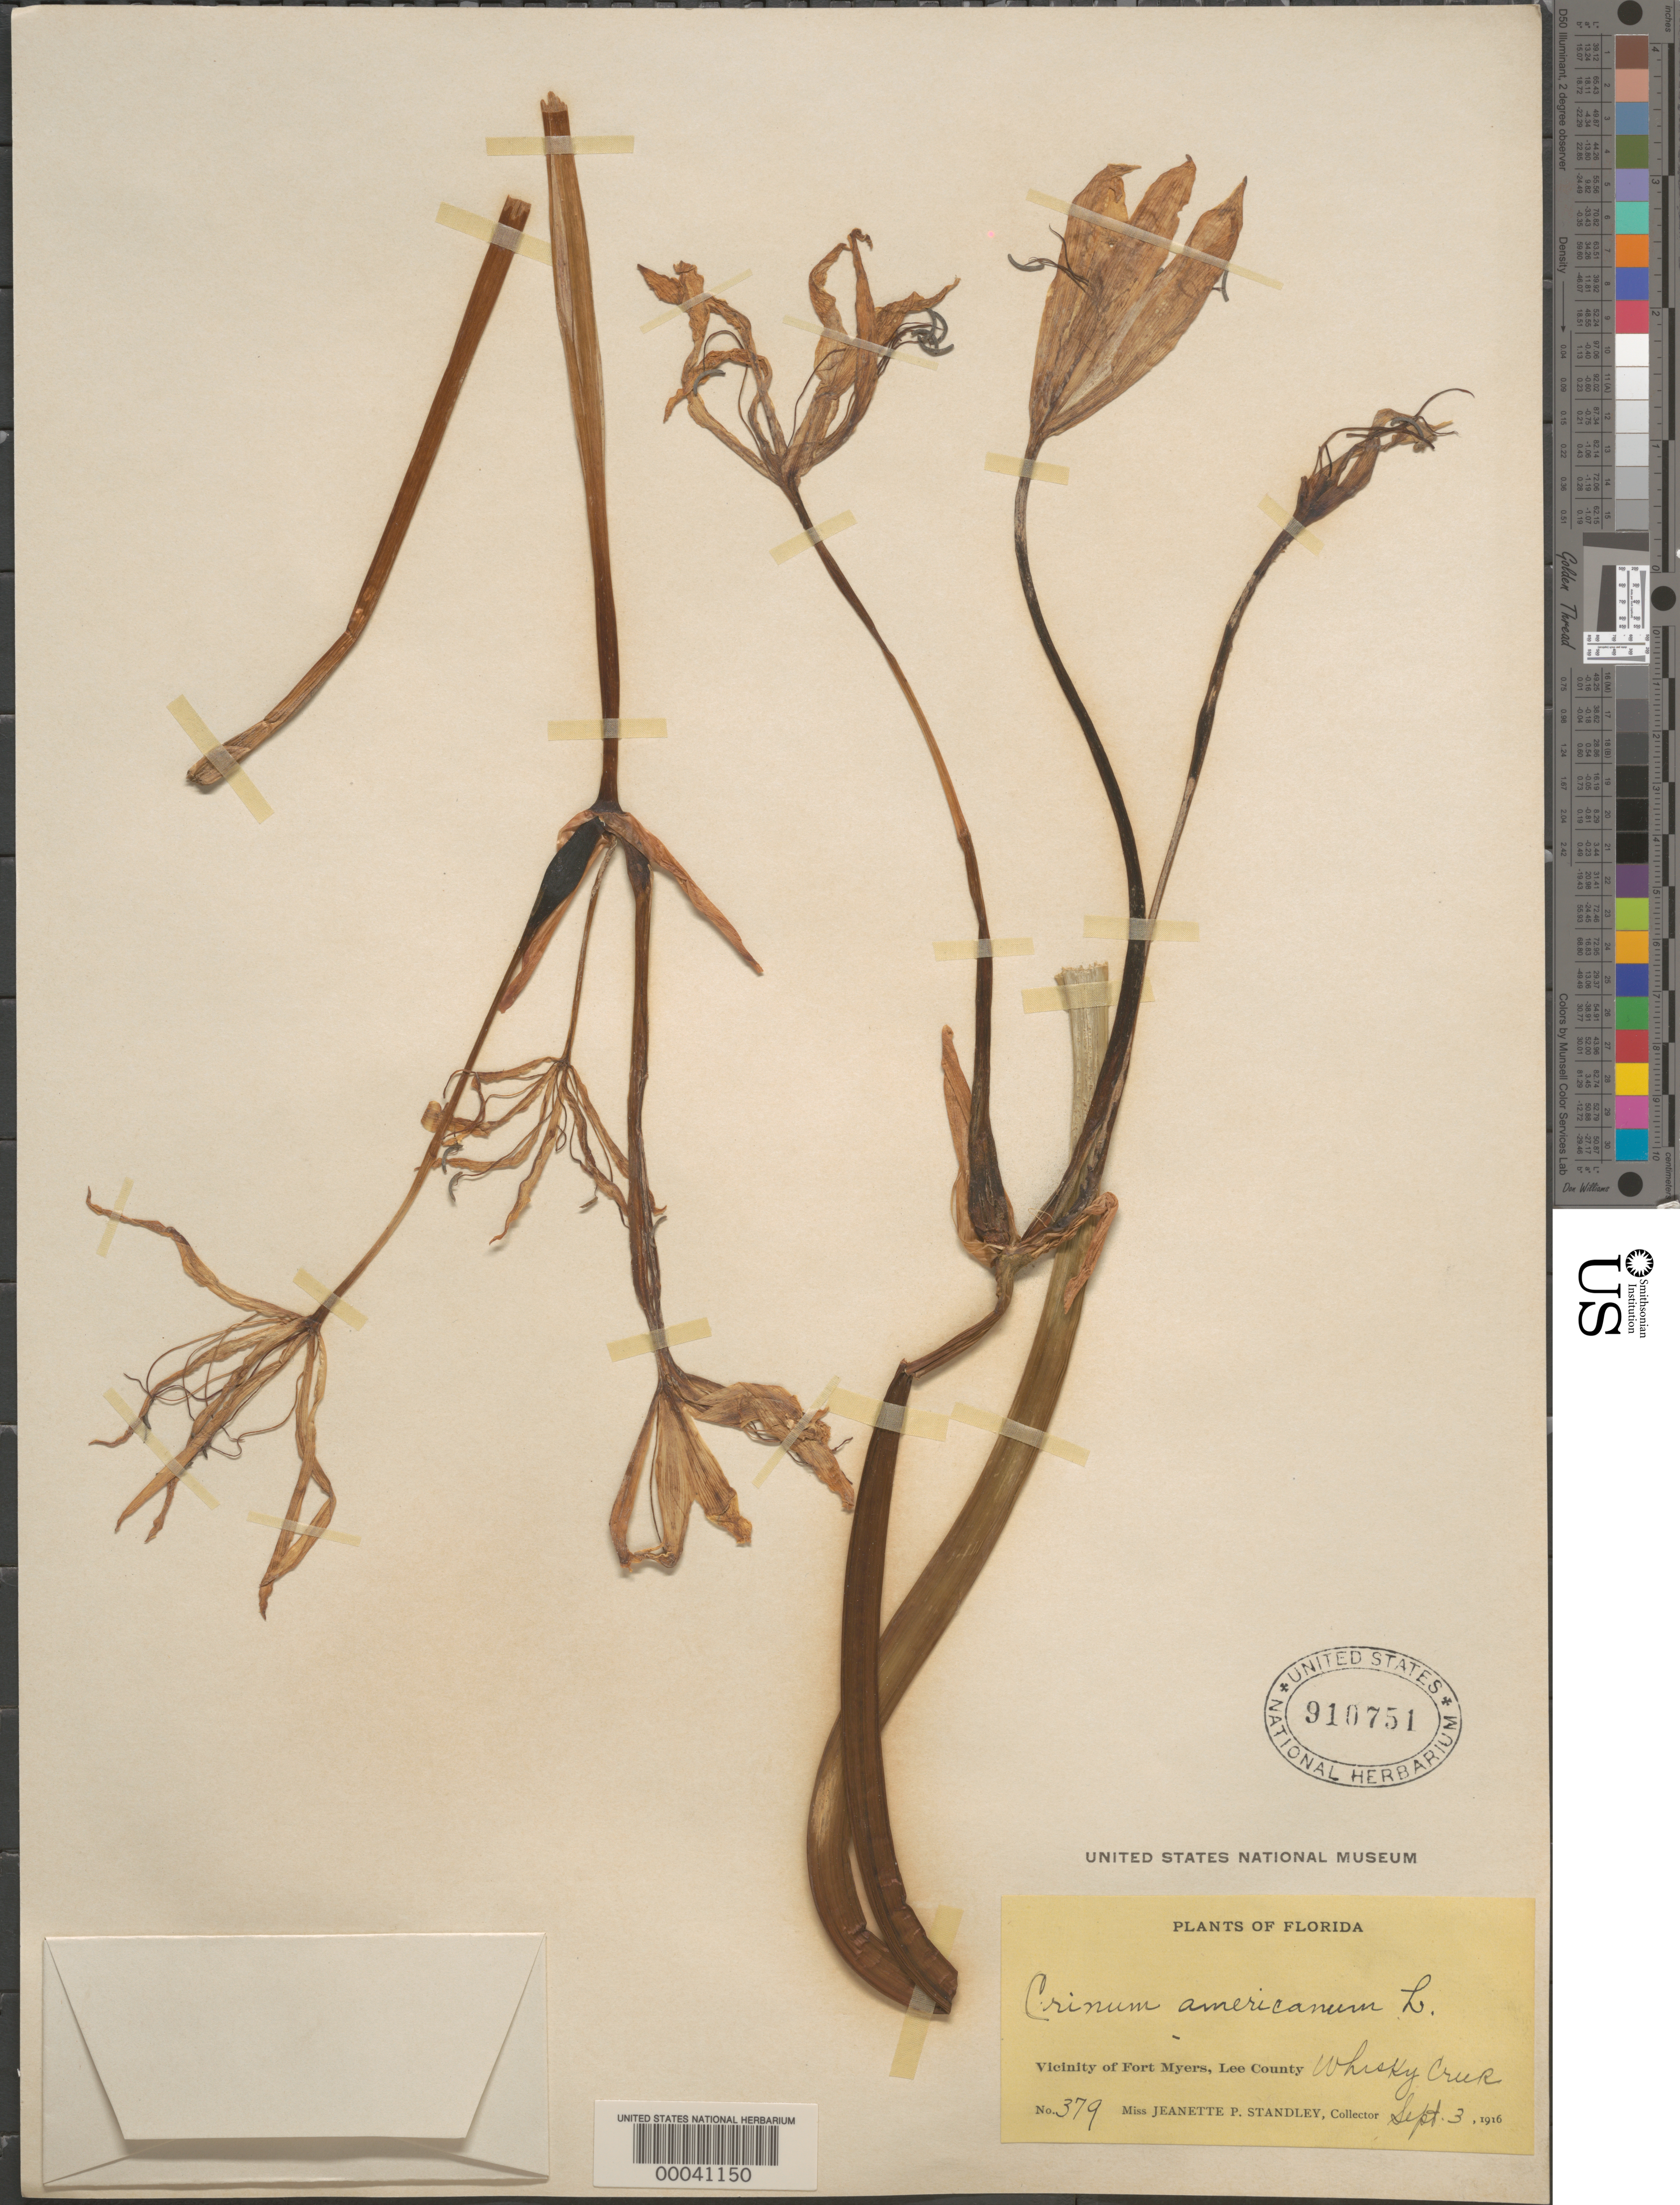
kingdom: Plantae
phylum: Tracheophyta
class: Liliopsida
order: Asparagales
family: Amaryllidaceae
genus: Crinum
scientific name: Crinum americanum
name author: L.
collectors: J. P. Standley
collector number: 379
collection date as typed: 03 Sep 1916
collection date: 1916-09-03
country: United States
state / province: Florida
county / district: Lee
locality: Vicinity of fort myers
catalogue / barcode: US 910751